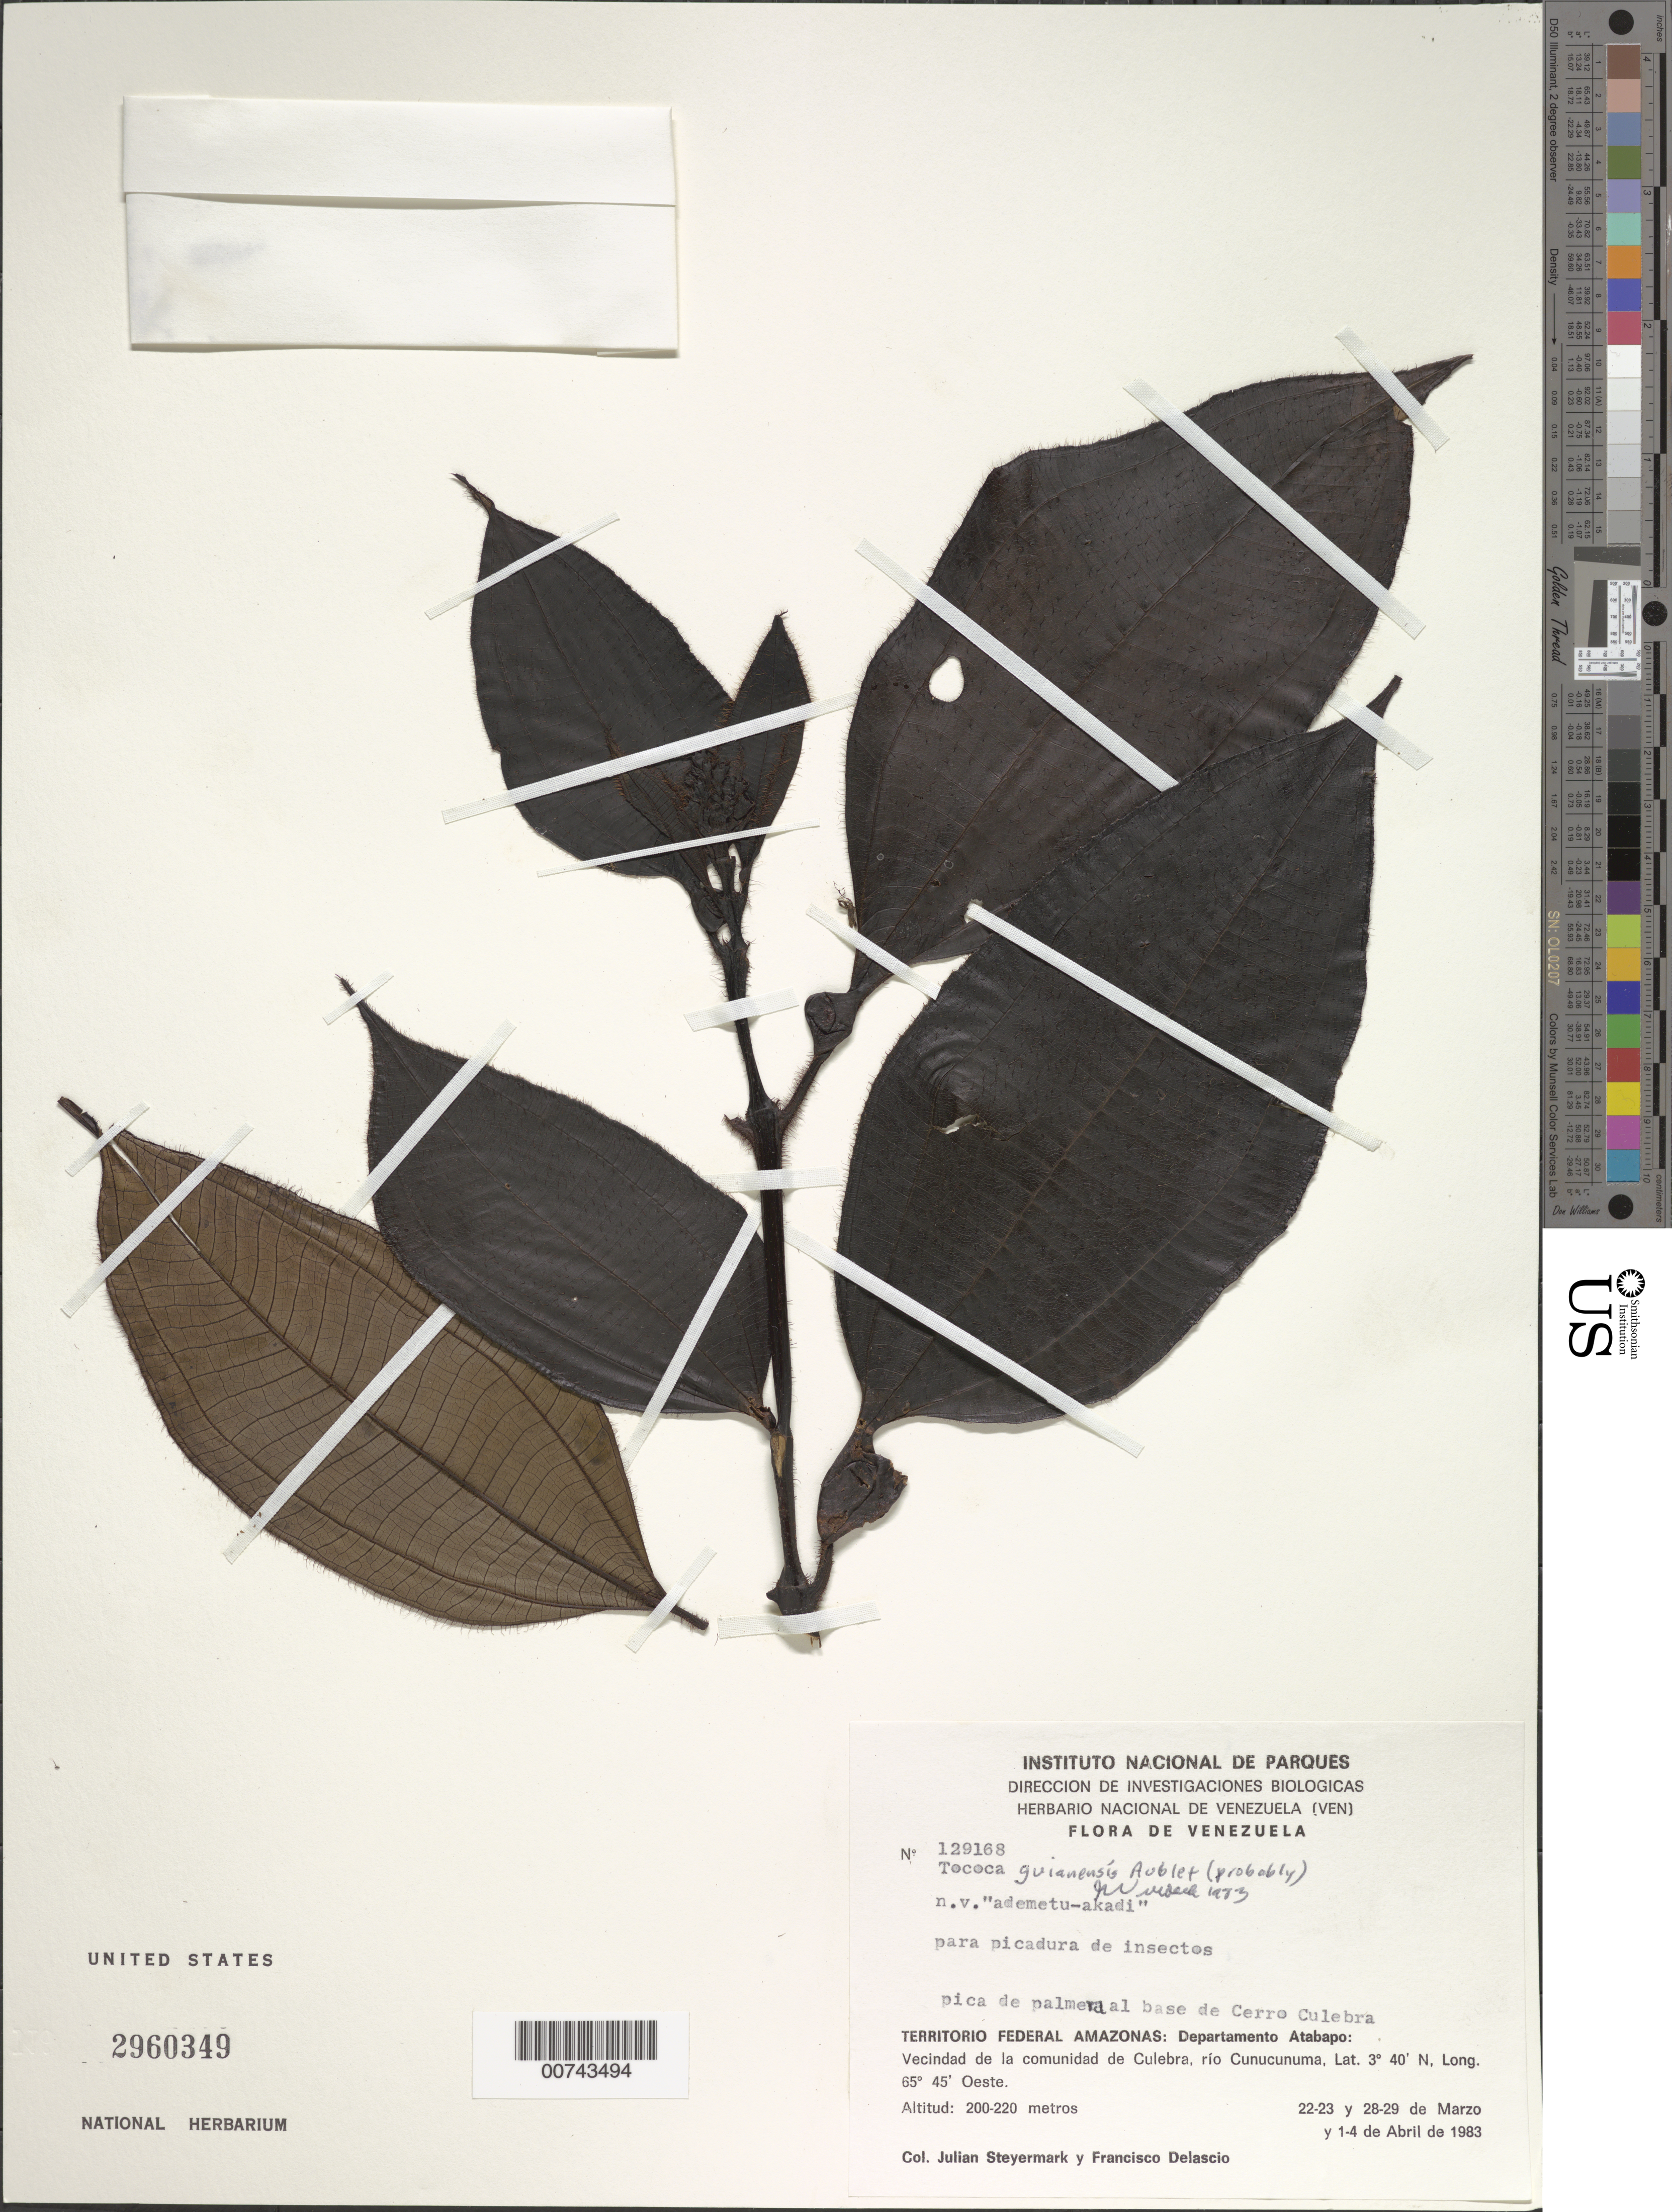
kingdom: Plantae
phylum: Tracheophyta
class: Magnoliopsida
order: Myrtales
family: Melastomataceae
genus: Tococa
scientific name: Tococa guianensis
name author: Aubl.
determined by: Wurdack, John J., (US), US (UNITED STATES)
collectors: J. Steyermark & F. Delascio C.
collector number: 129168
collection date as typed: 1-Apr-83 to 4-Apr-83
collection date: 1983-04-01/1983-04-04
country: Venezuela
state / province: Amazonas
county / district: Atabapo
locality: Culebra comunidad vic., Río Cunucunuma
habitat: Pica de palmeraal base de Cerro Culebra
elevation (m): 200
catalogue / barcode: US 2960349